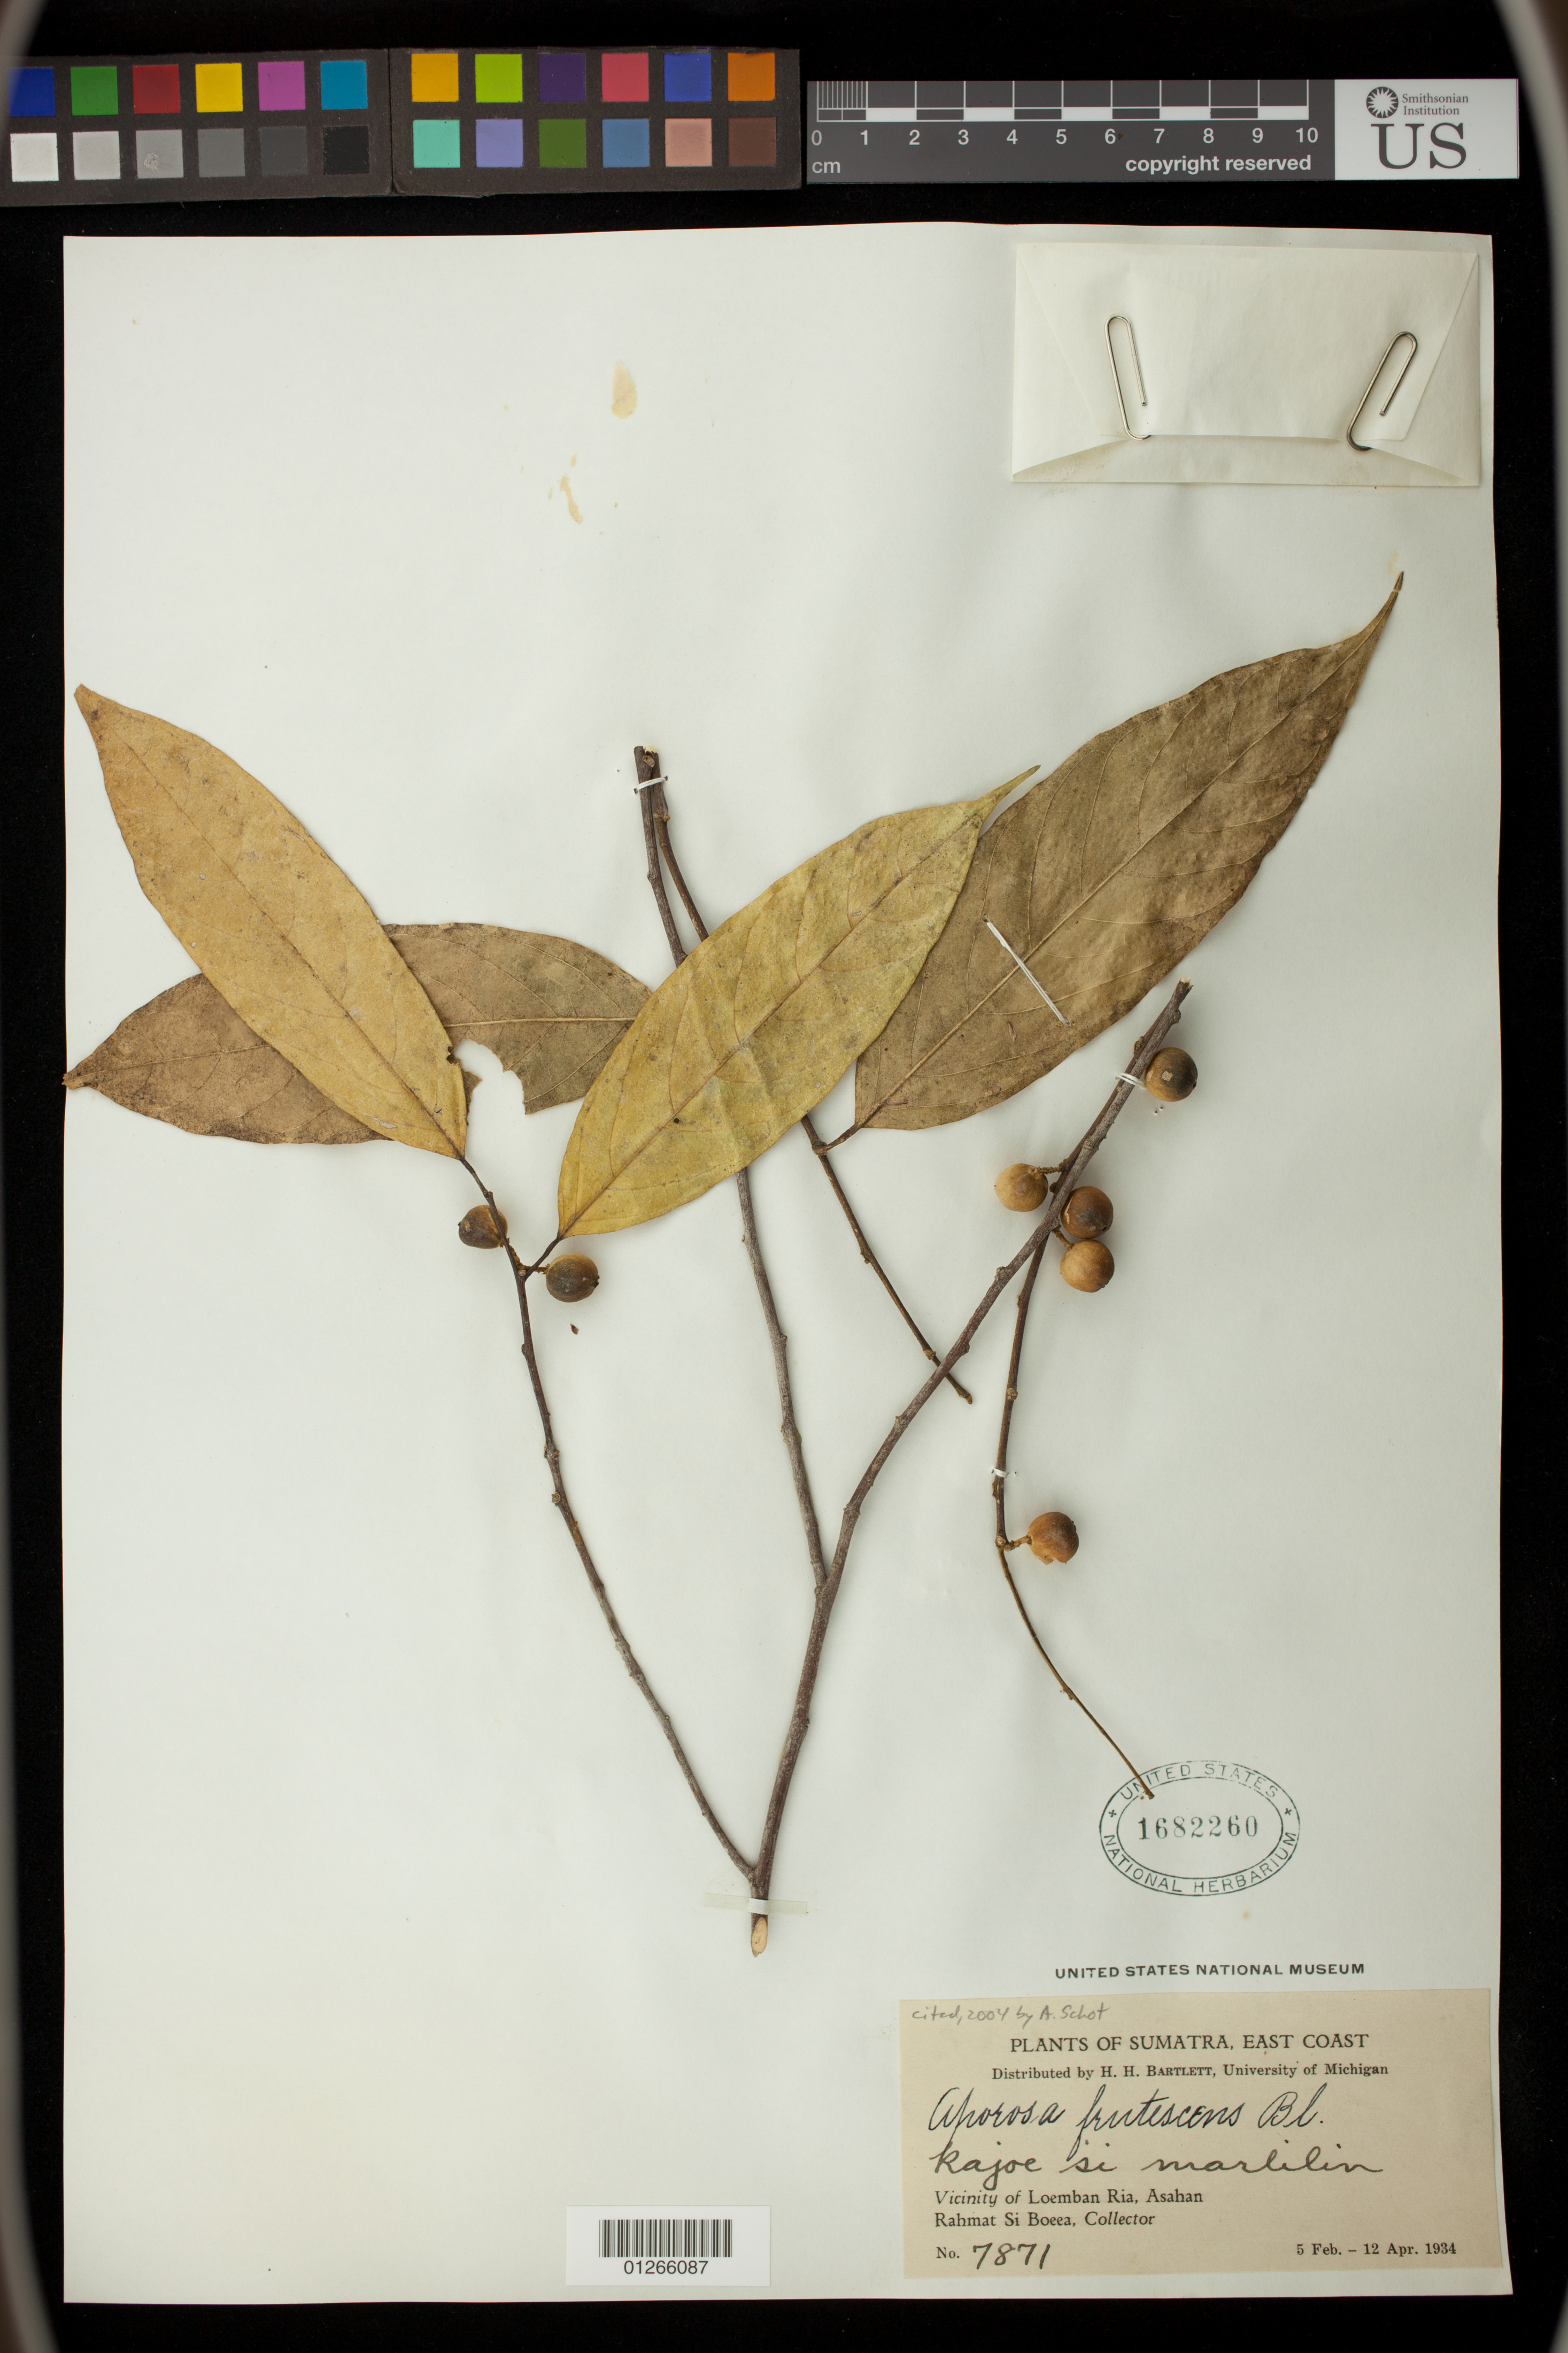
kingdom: Plantae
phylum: Tracheophyta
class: Magnoliopsida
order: Malpighiales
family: Phyllanthaceae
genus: Aporosa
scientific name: Aporosa frutescens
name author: Blume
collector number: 7871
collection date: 1934-02-05/1934-04-12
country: Indonesia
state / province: Sumatra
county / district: Sumatera Utara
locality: Sumatra, East Coast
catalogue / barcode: US 1682260